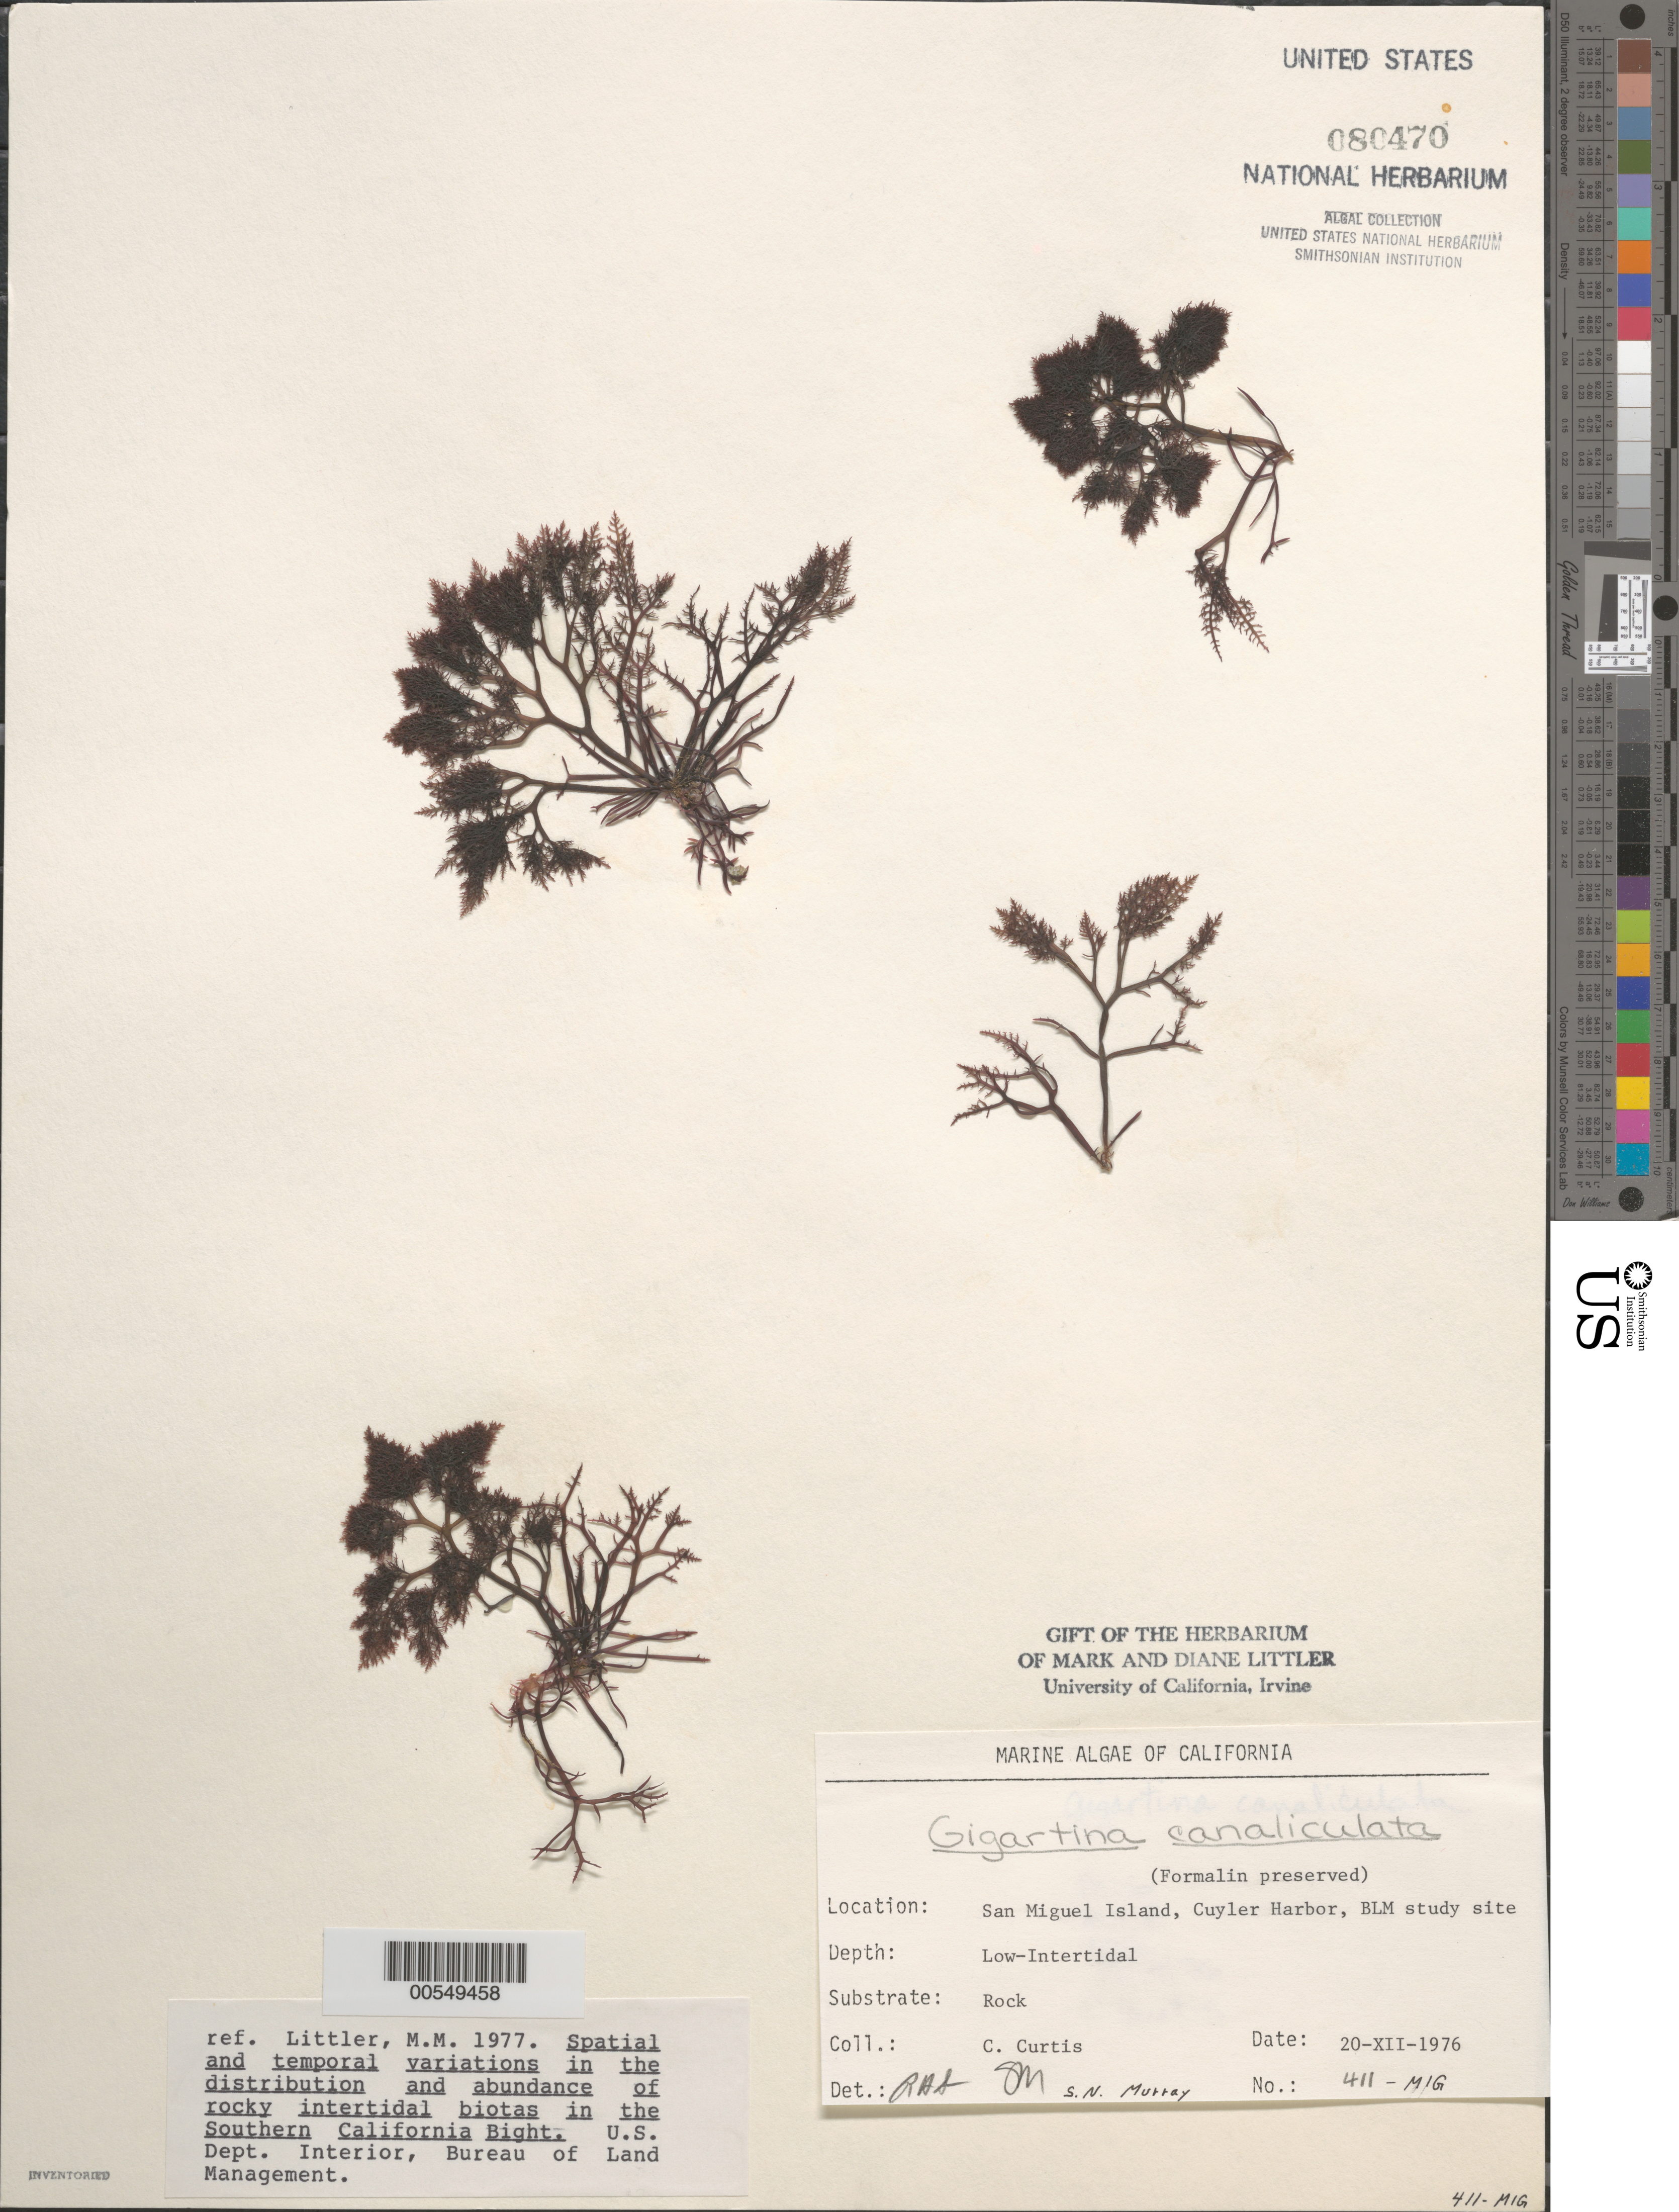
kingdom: Plantae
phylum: Rhodophyta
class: Florideophyceae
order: Gigartinales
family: Gigartinaceae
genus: Chondracanthus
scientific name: Chondracanthus canaliculatus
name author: (Harv.) Guiry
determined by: Algae name updating Project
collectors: C. Curtis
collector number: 411-MIG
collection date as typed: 20 Dec 1976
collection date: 1976-12-20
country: United States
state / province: California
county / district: Santa Barbara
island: San Miguel Island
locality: Cuyler Harbor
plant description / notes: BLM-SOCALBIGHT Rocky Intertidal Survey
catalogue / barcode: US 80470